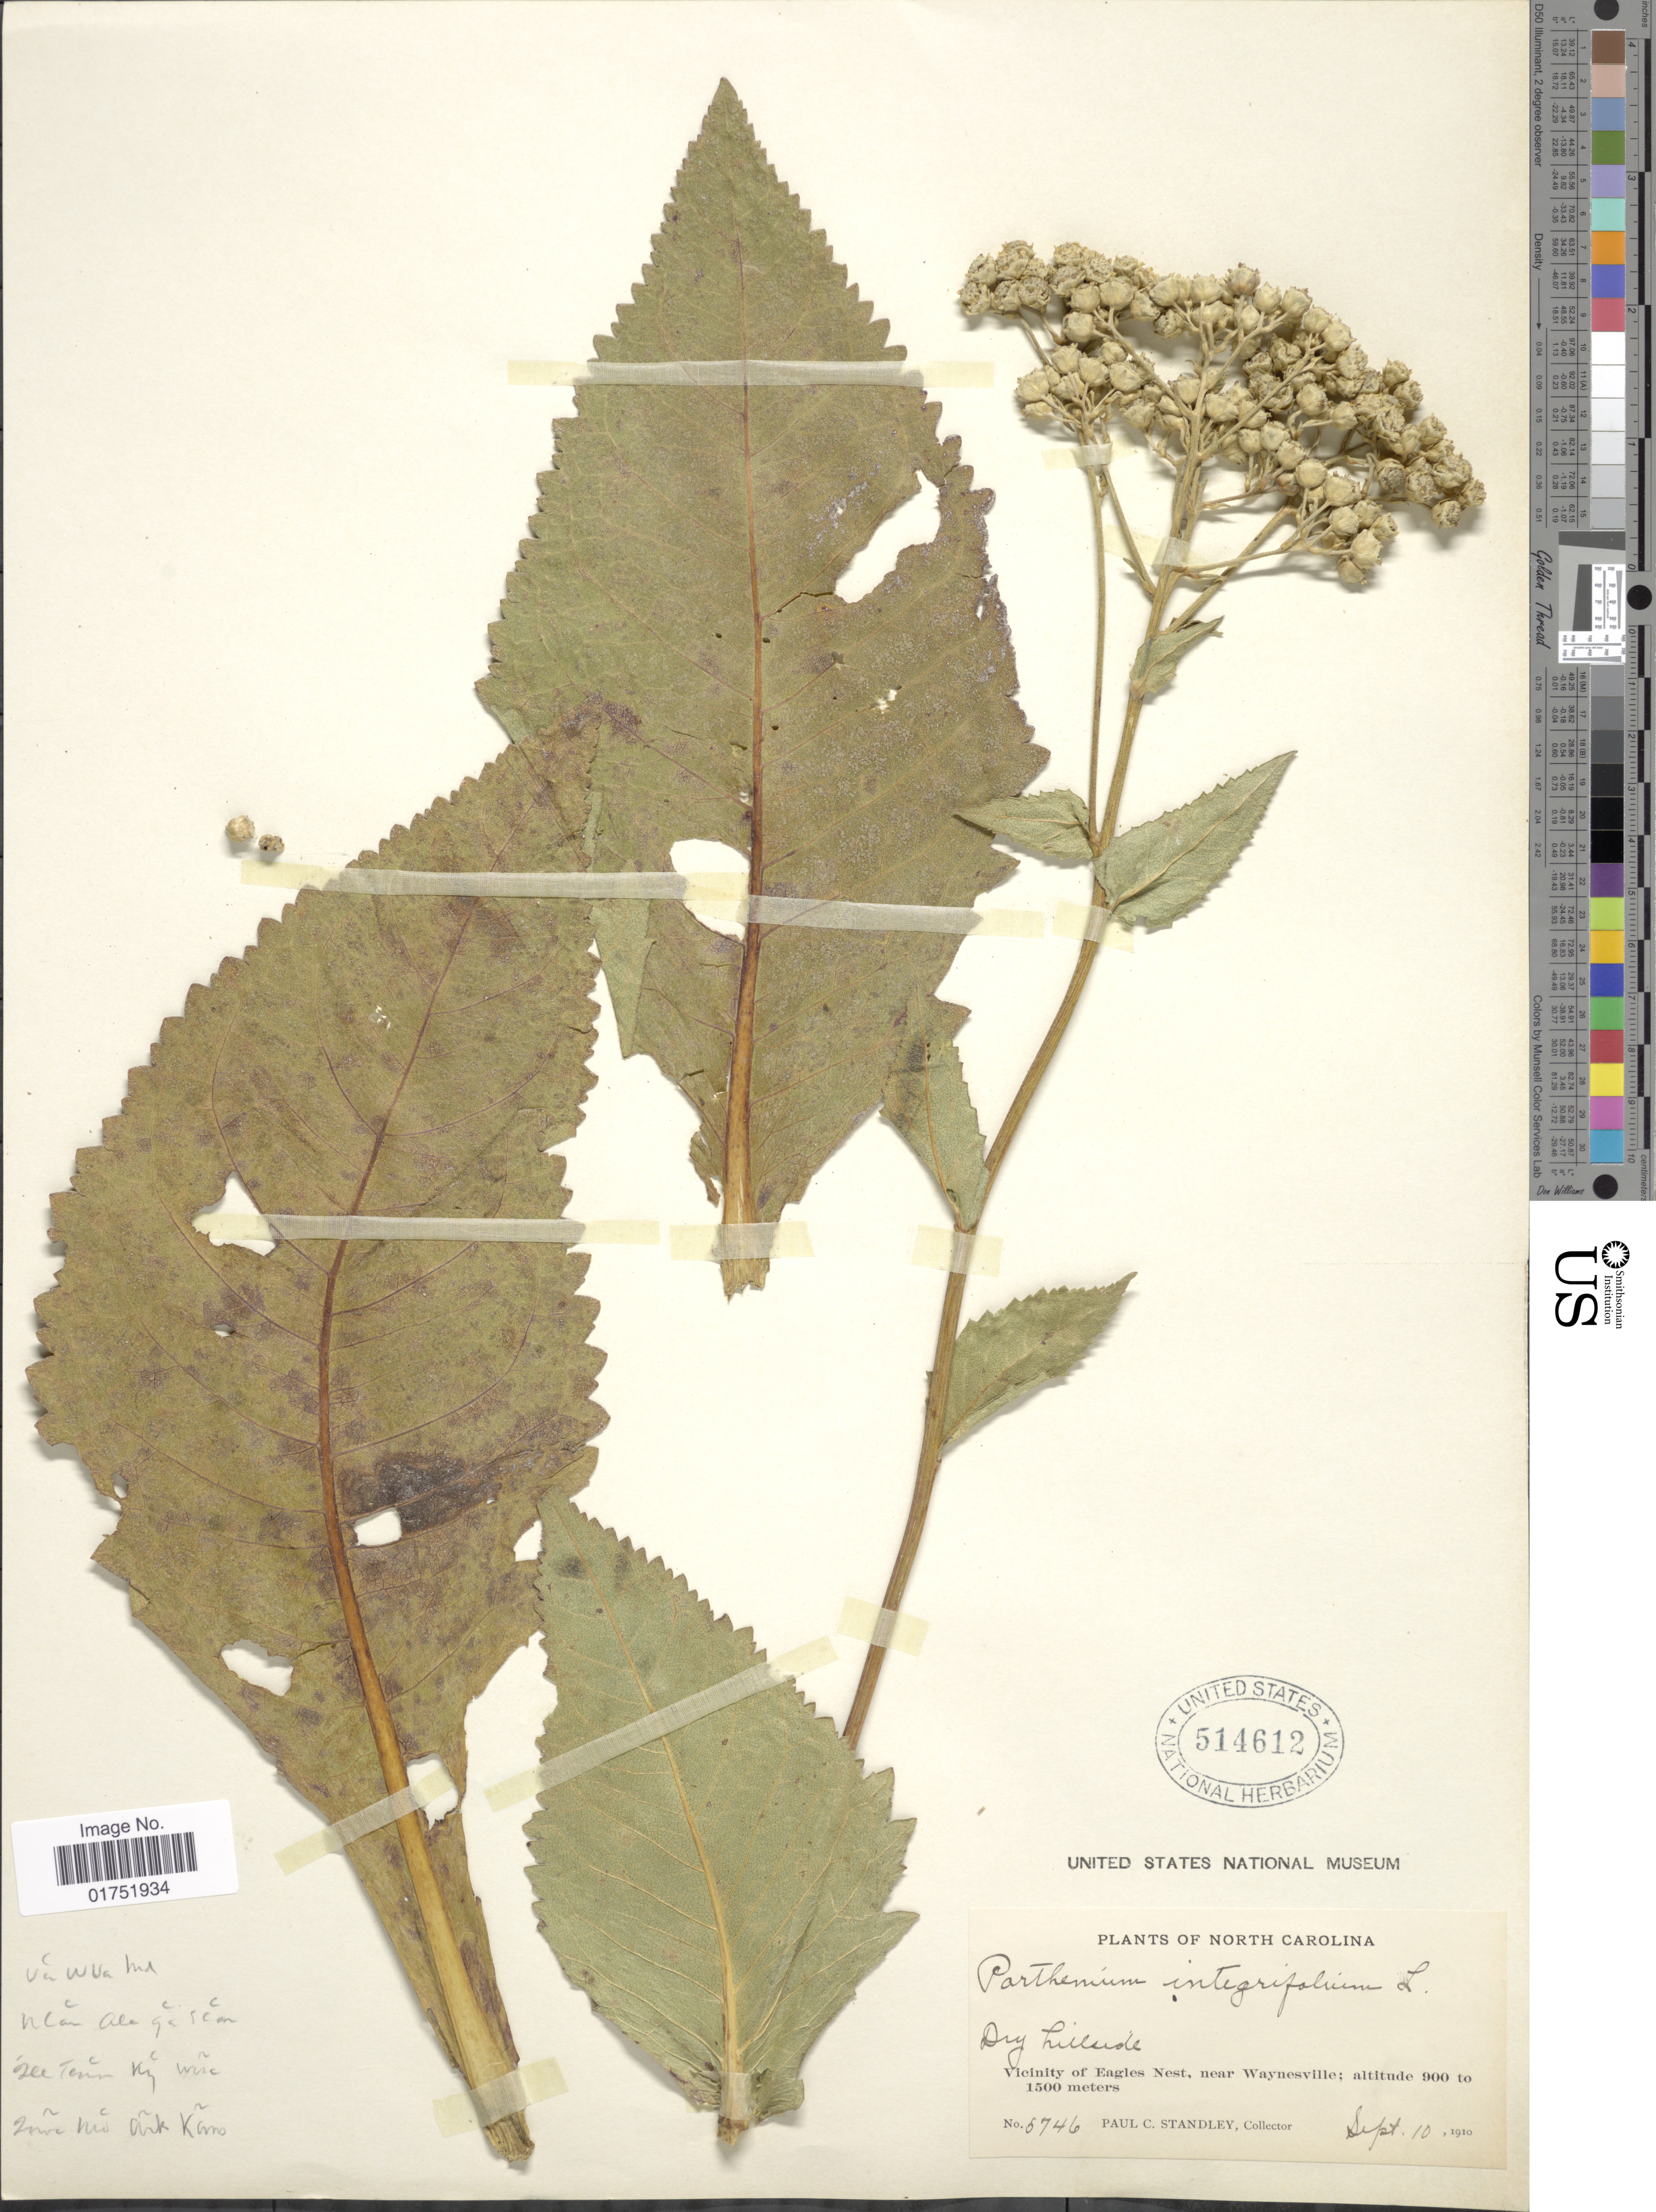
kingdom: Plantae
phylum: Tracheophyta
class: Magnoliopsida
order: Asterales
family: Asteraceae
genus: Parthenium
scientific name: Parthenium integrifolium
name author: L.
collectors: P. C. Standley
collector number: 5746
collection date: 1910-09-10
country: United States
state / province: North Carolina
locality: Vicinity of Eagles Nest, near Waynesville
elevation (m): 900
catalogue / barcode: US 514612